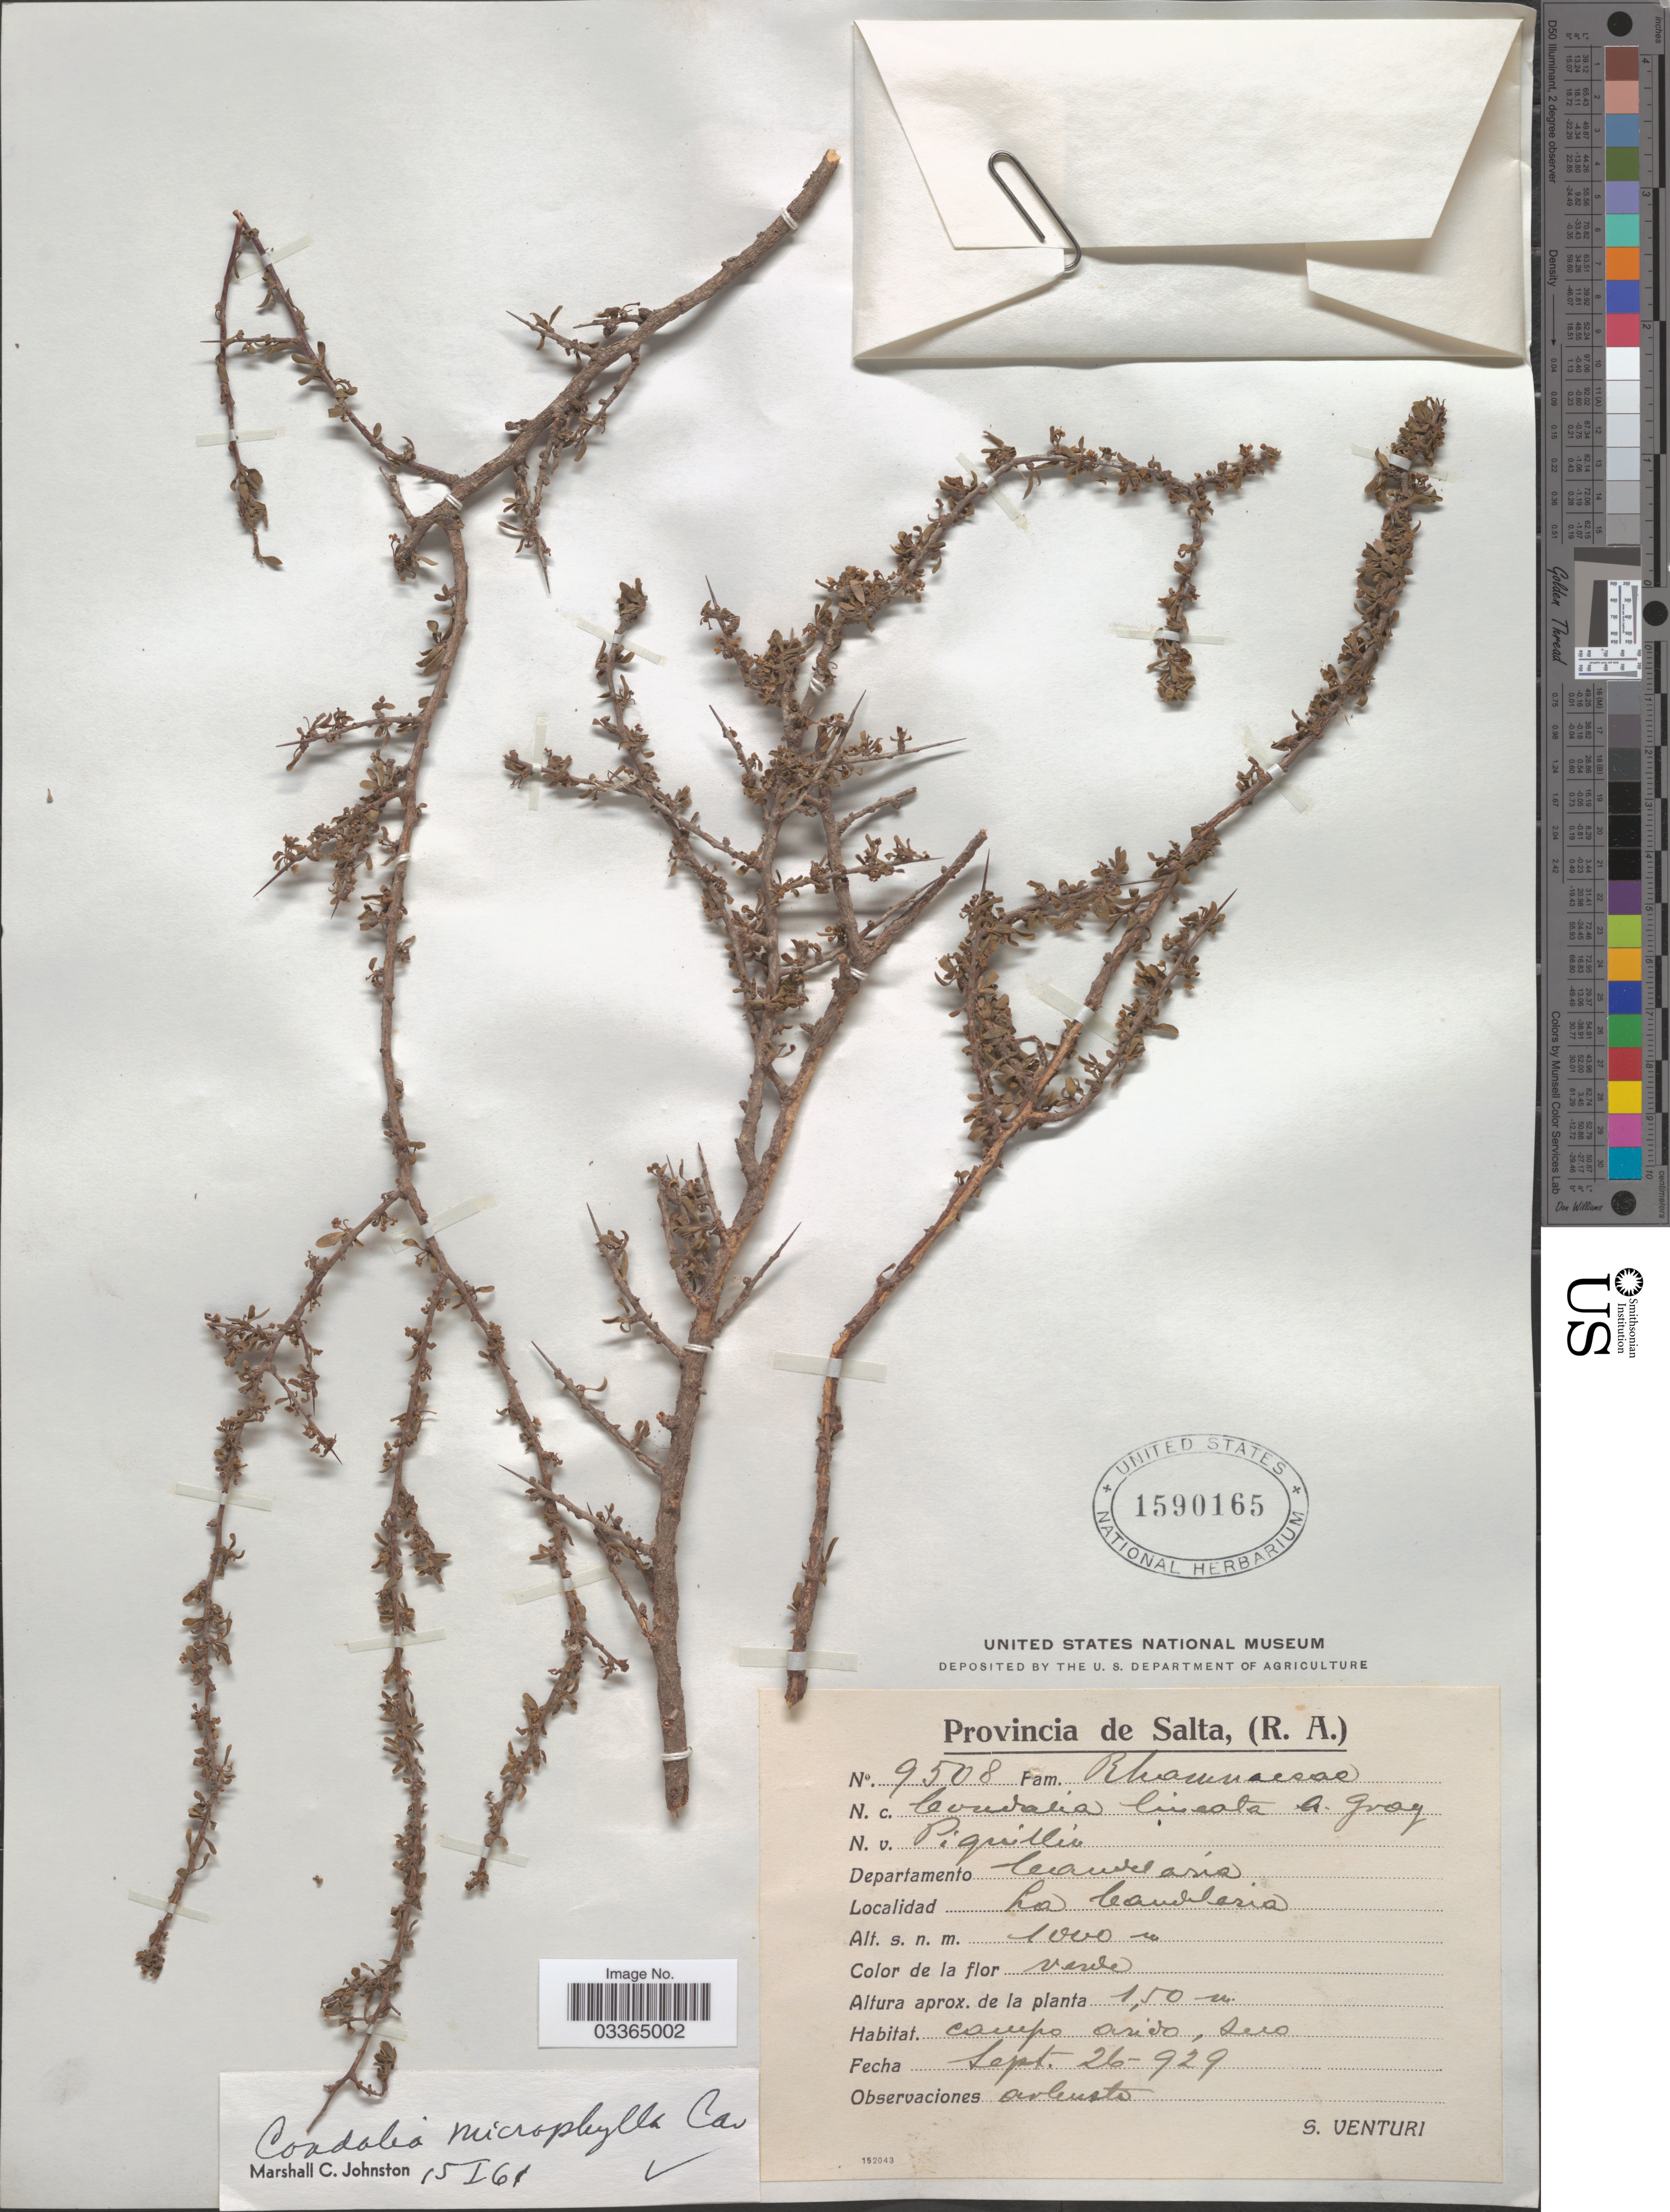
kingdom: Plantae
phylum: Tracheophyta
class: Magnoliopsida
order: Rosales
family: Rhamnaceae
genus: Condalia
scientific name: Condalia microphylla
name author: Cav.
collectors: S. Venturi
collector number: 9508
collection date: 1929-09-26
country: Argentina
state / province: Salta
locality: Departamento Candelaria, La Candelaria.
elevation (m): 1000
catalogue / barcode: US 1590165